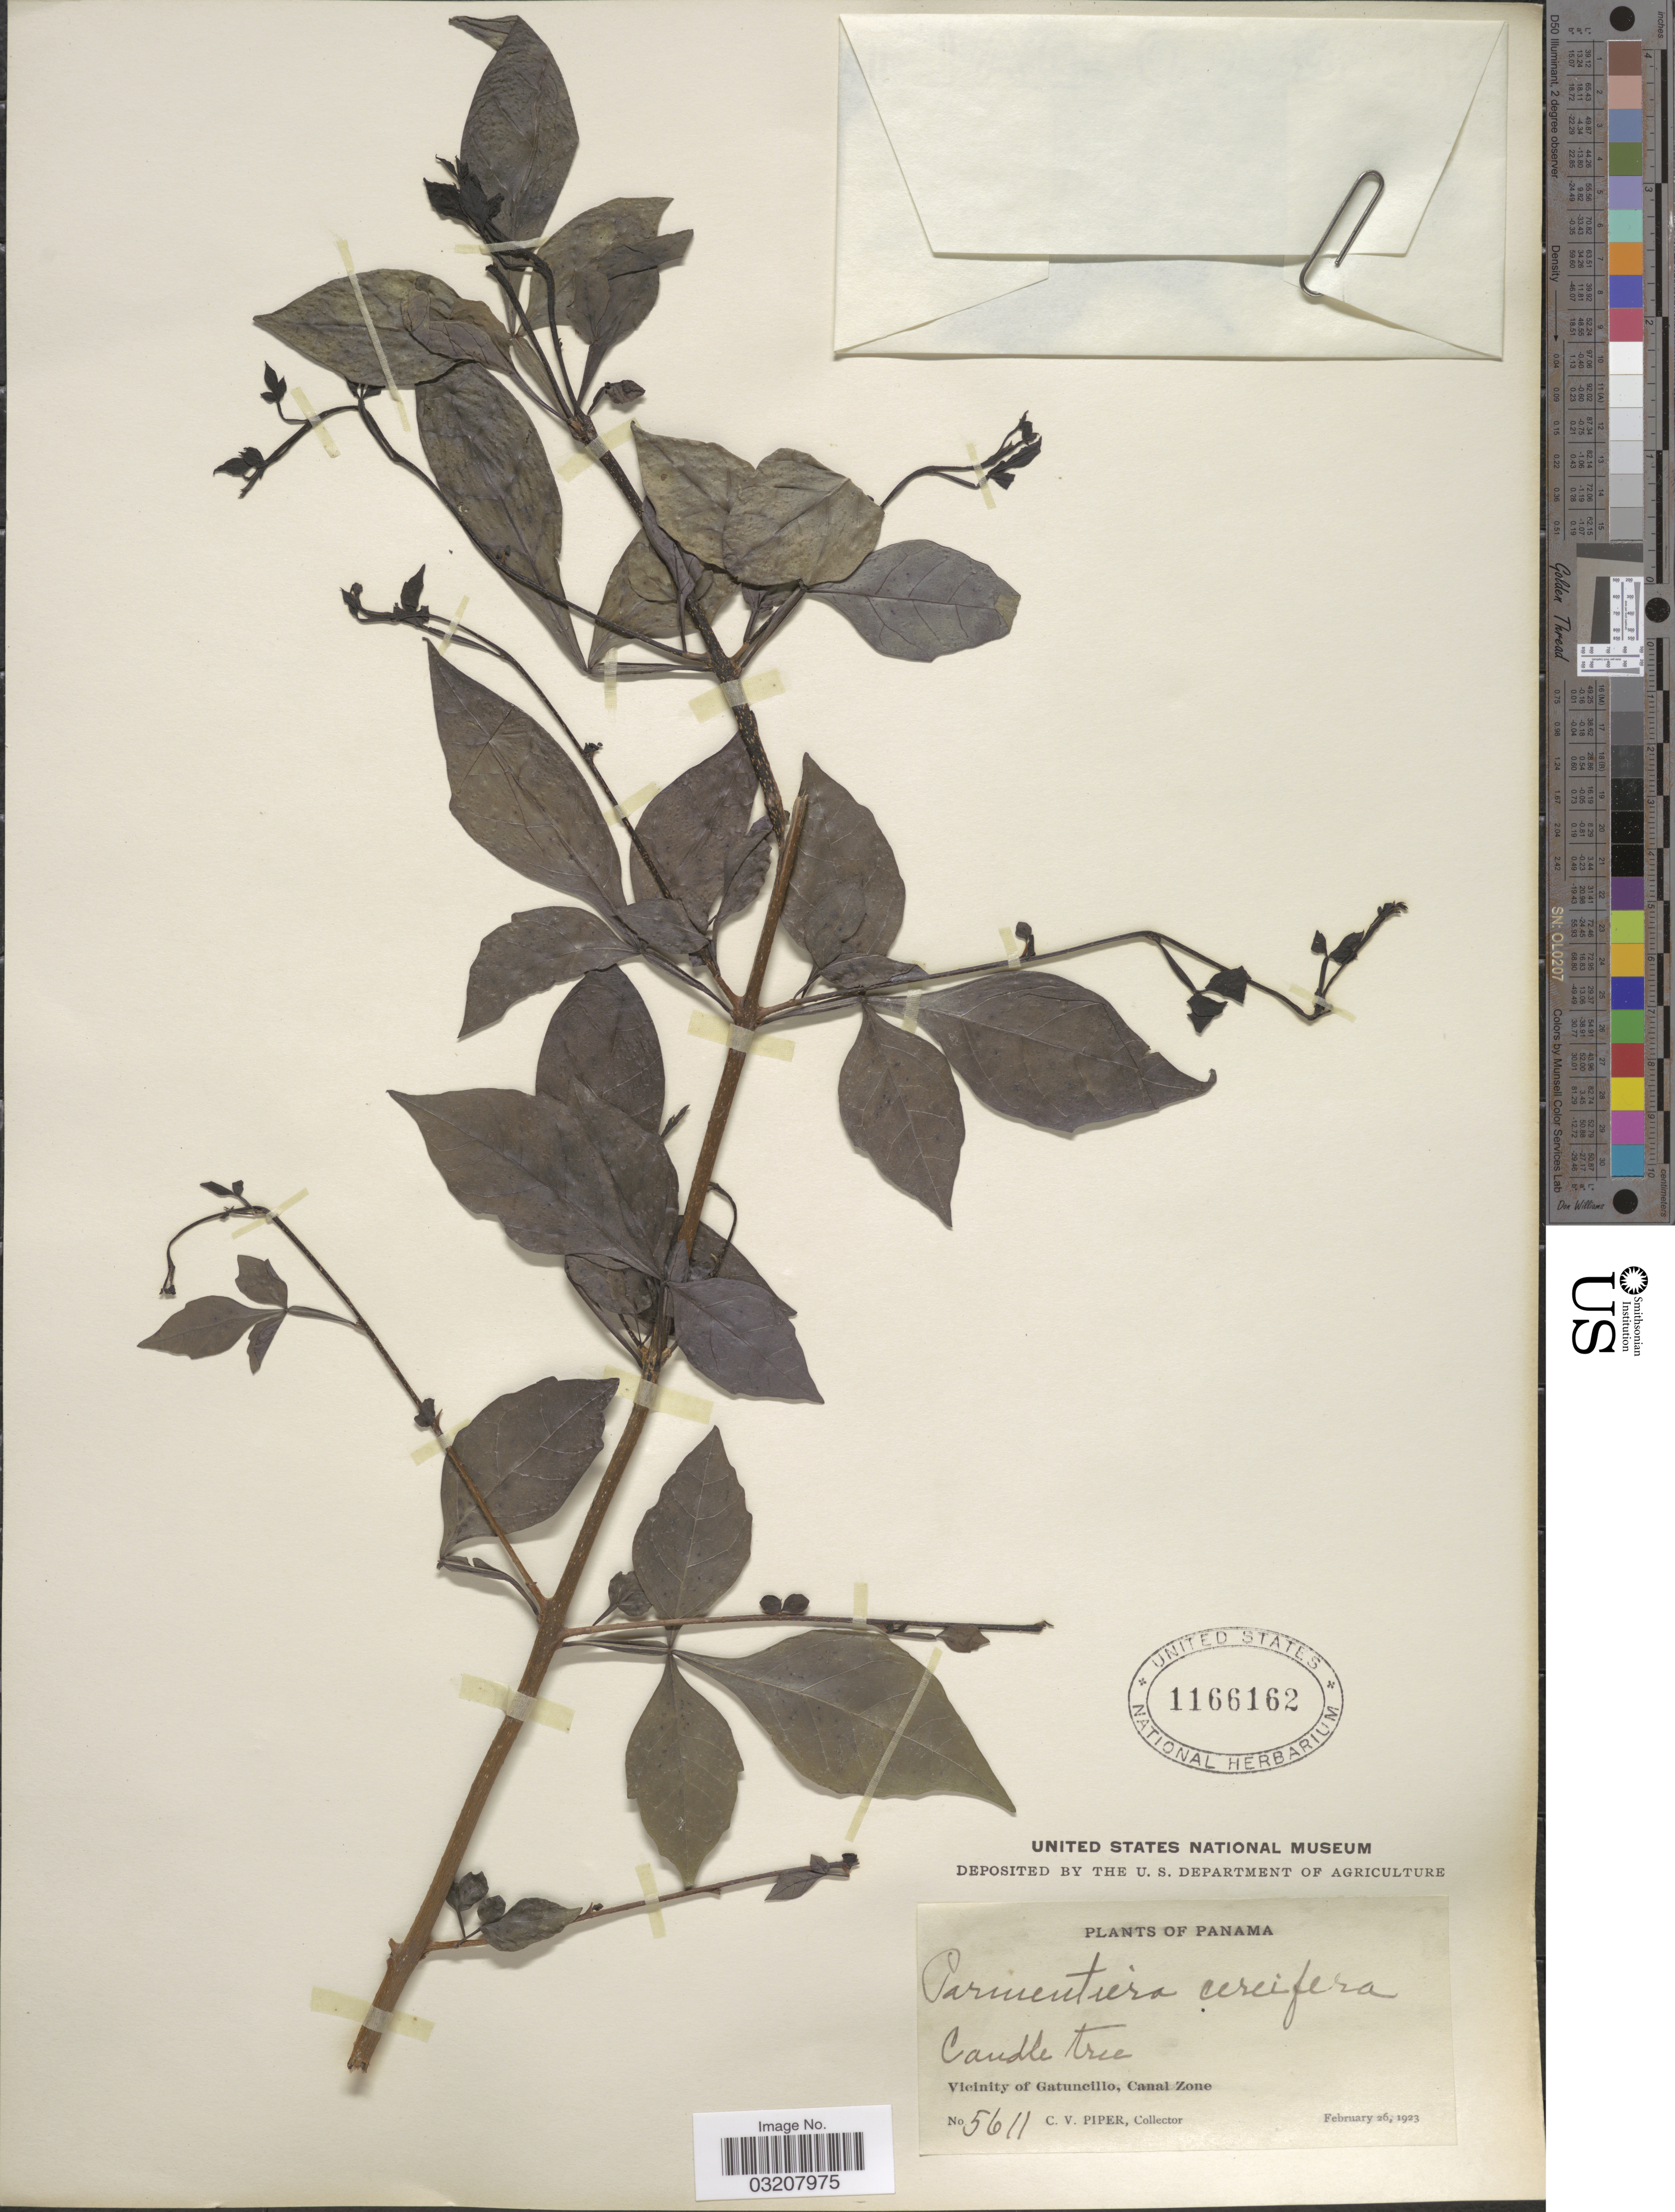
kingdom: Plantae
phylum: Tracheophyta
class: Magnoliopsida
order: Lamiales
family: Bignoniaceae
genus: Parmentiera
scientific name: Parmentiera cereifera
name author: Seem.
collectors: C. V. Piper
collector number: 5611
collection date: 1923-02-26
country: Panama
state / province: Colón / Panamá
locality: Vicinity of Gatuncillo, Canal Zone.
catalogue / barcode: US 1166162